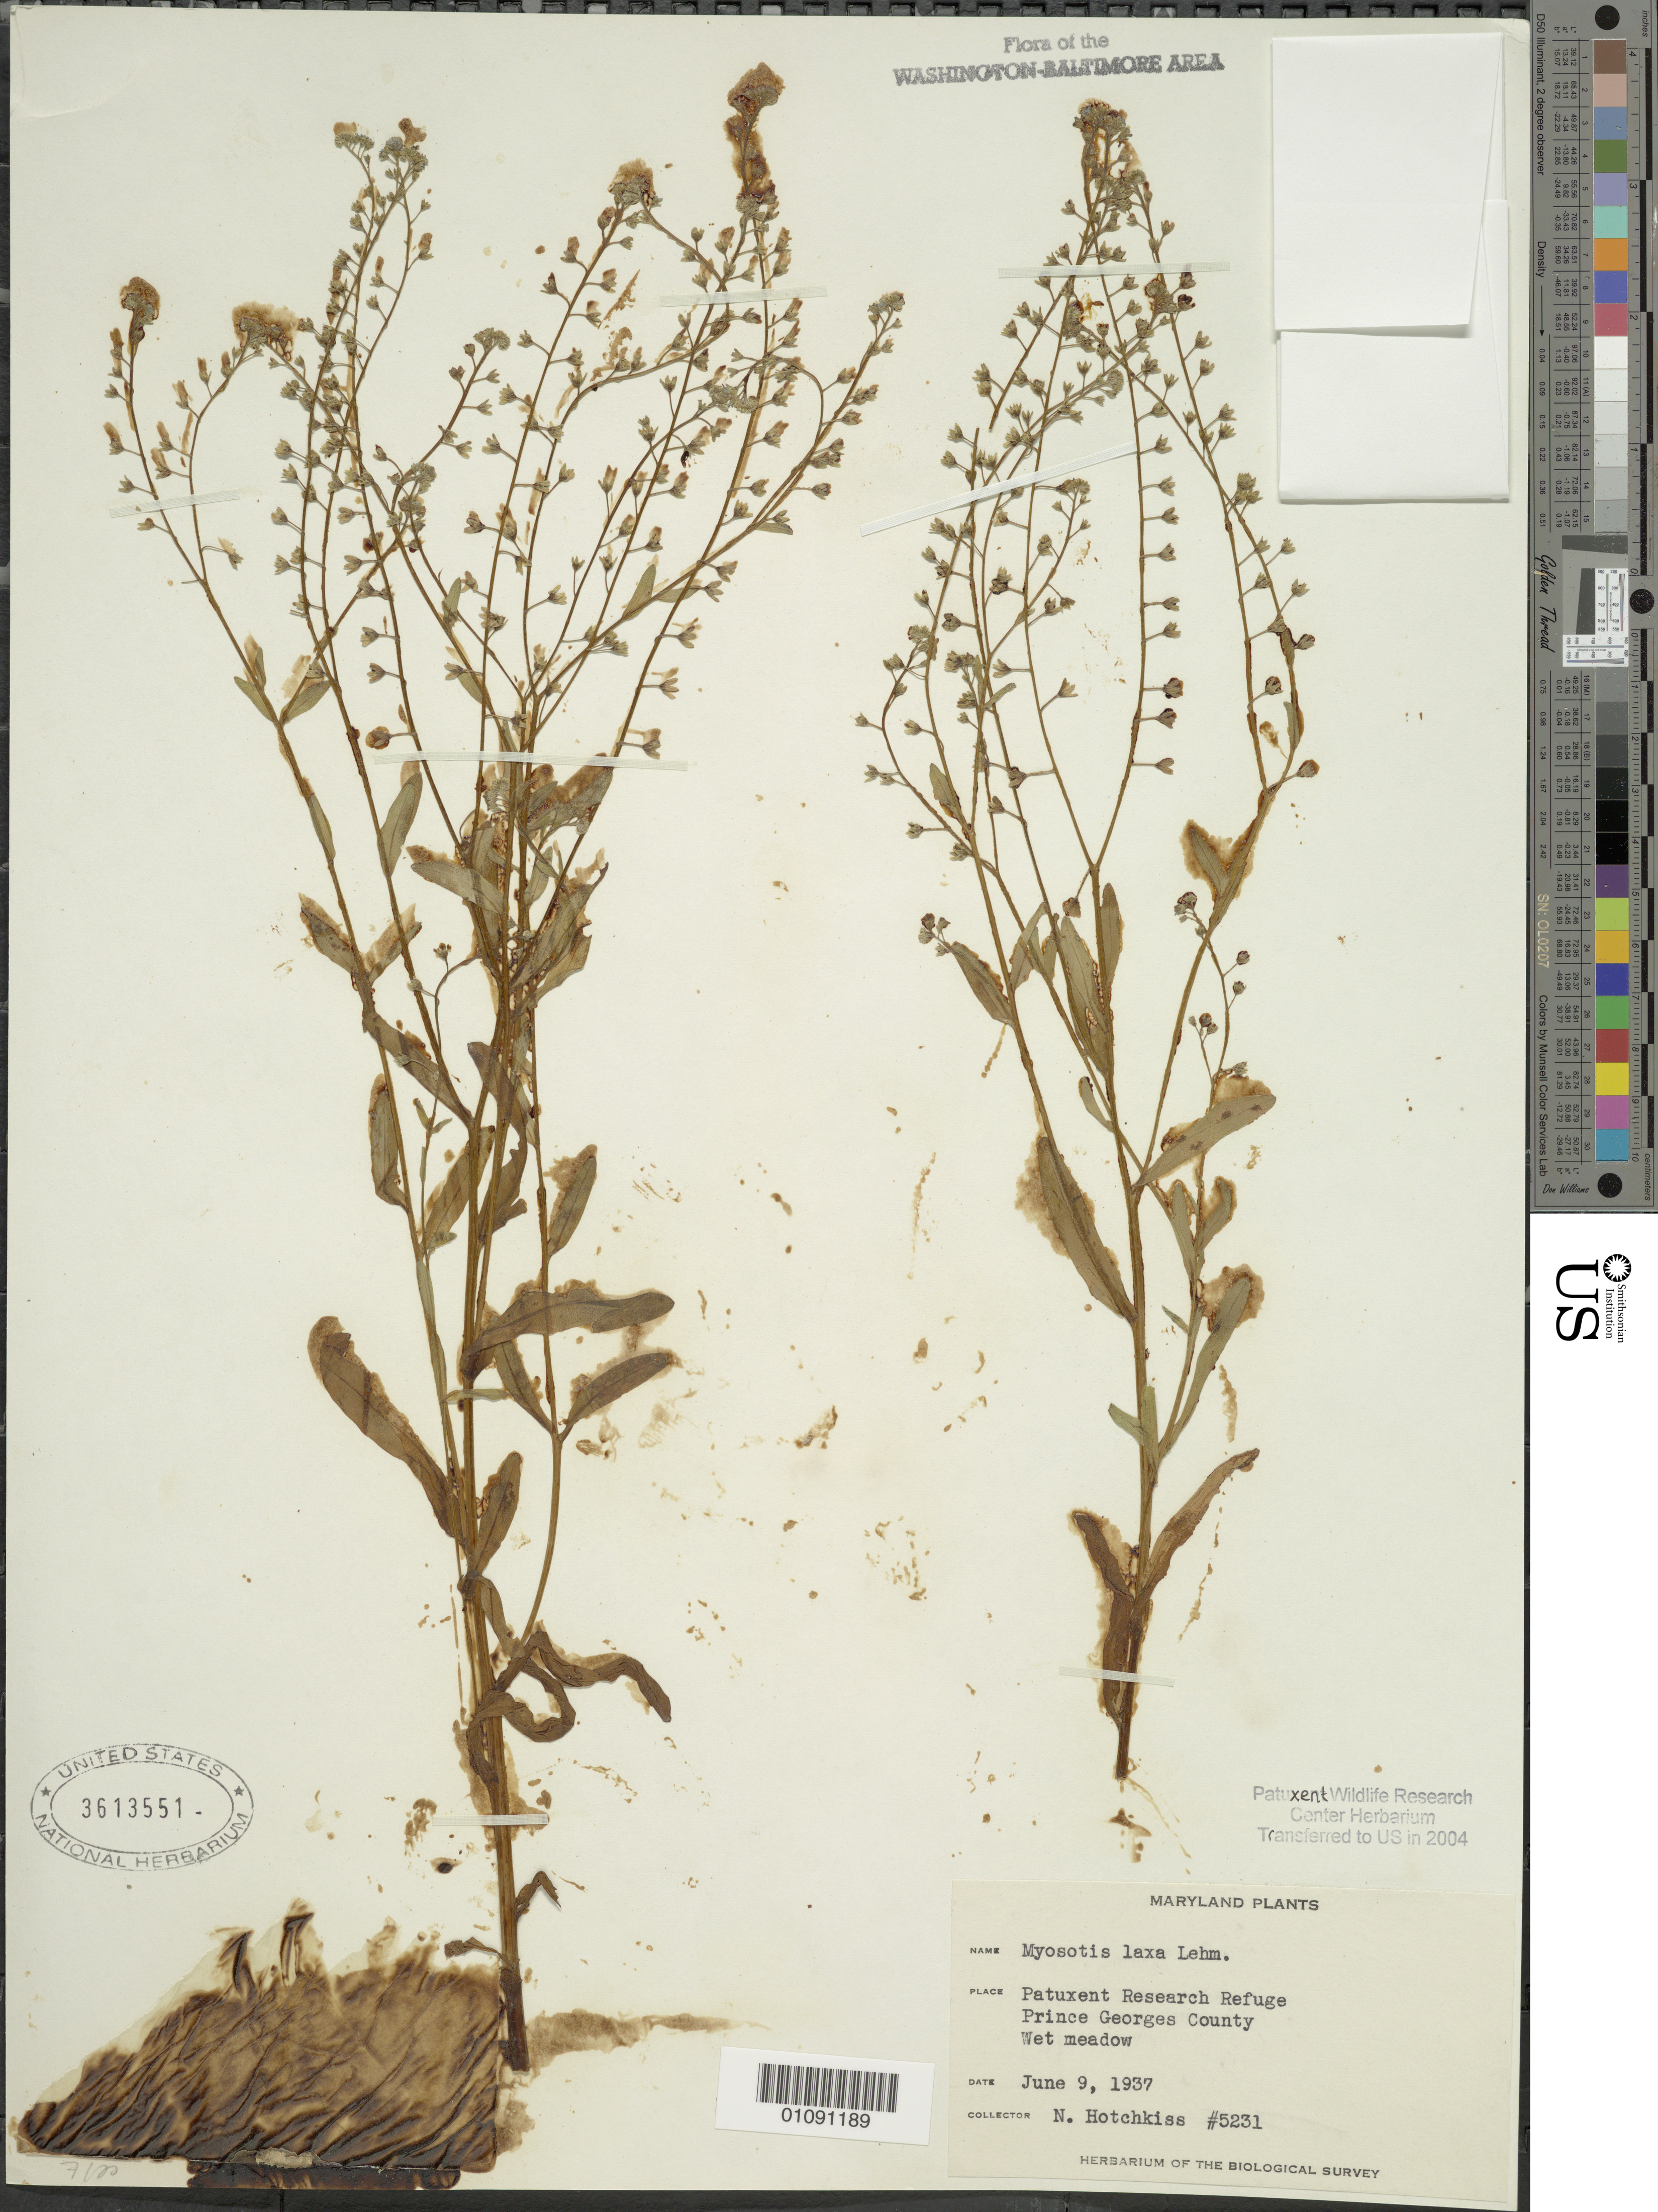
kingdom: Plantae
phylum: Tracheophyta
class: Magnoliopsida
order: Boraginales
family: Boraginaceae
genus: Myosotis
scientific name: Myosotis laxa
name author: F. Lehm.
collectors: N. Hotchkiss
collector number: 5231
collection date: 1937-06-09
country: United States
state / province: Maryland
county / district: Prince George's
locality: Patuxent Wildlife Refuge.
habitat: Wet meadow.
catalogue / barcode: US 3613551